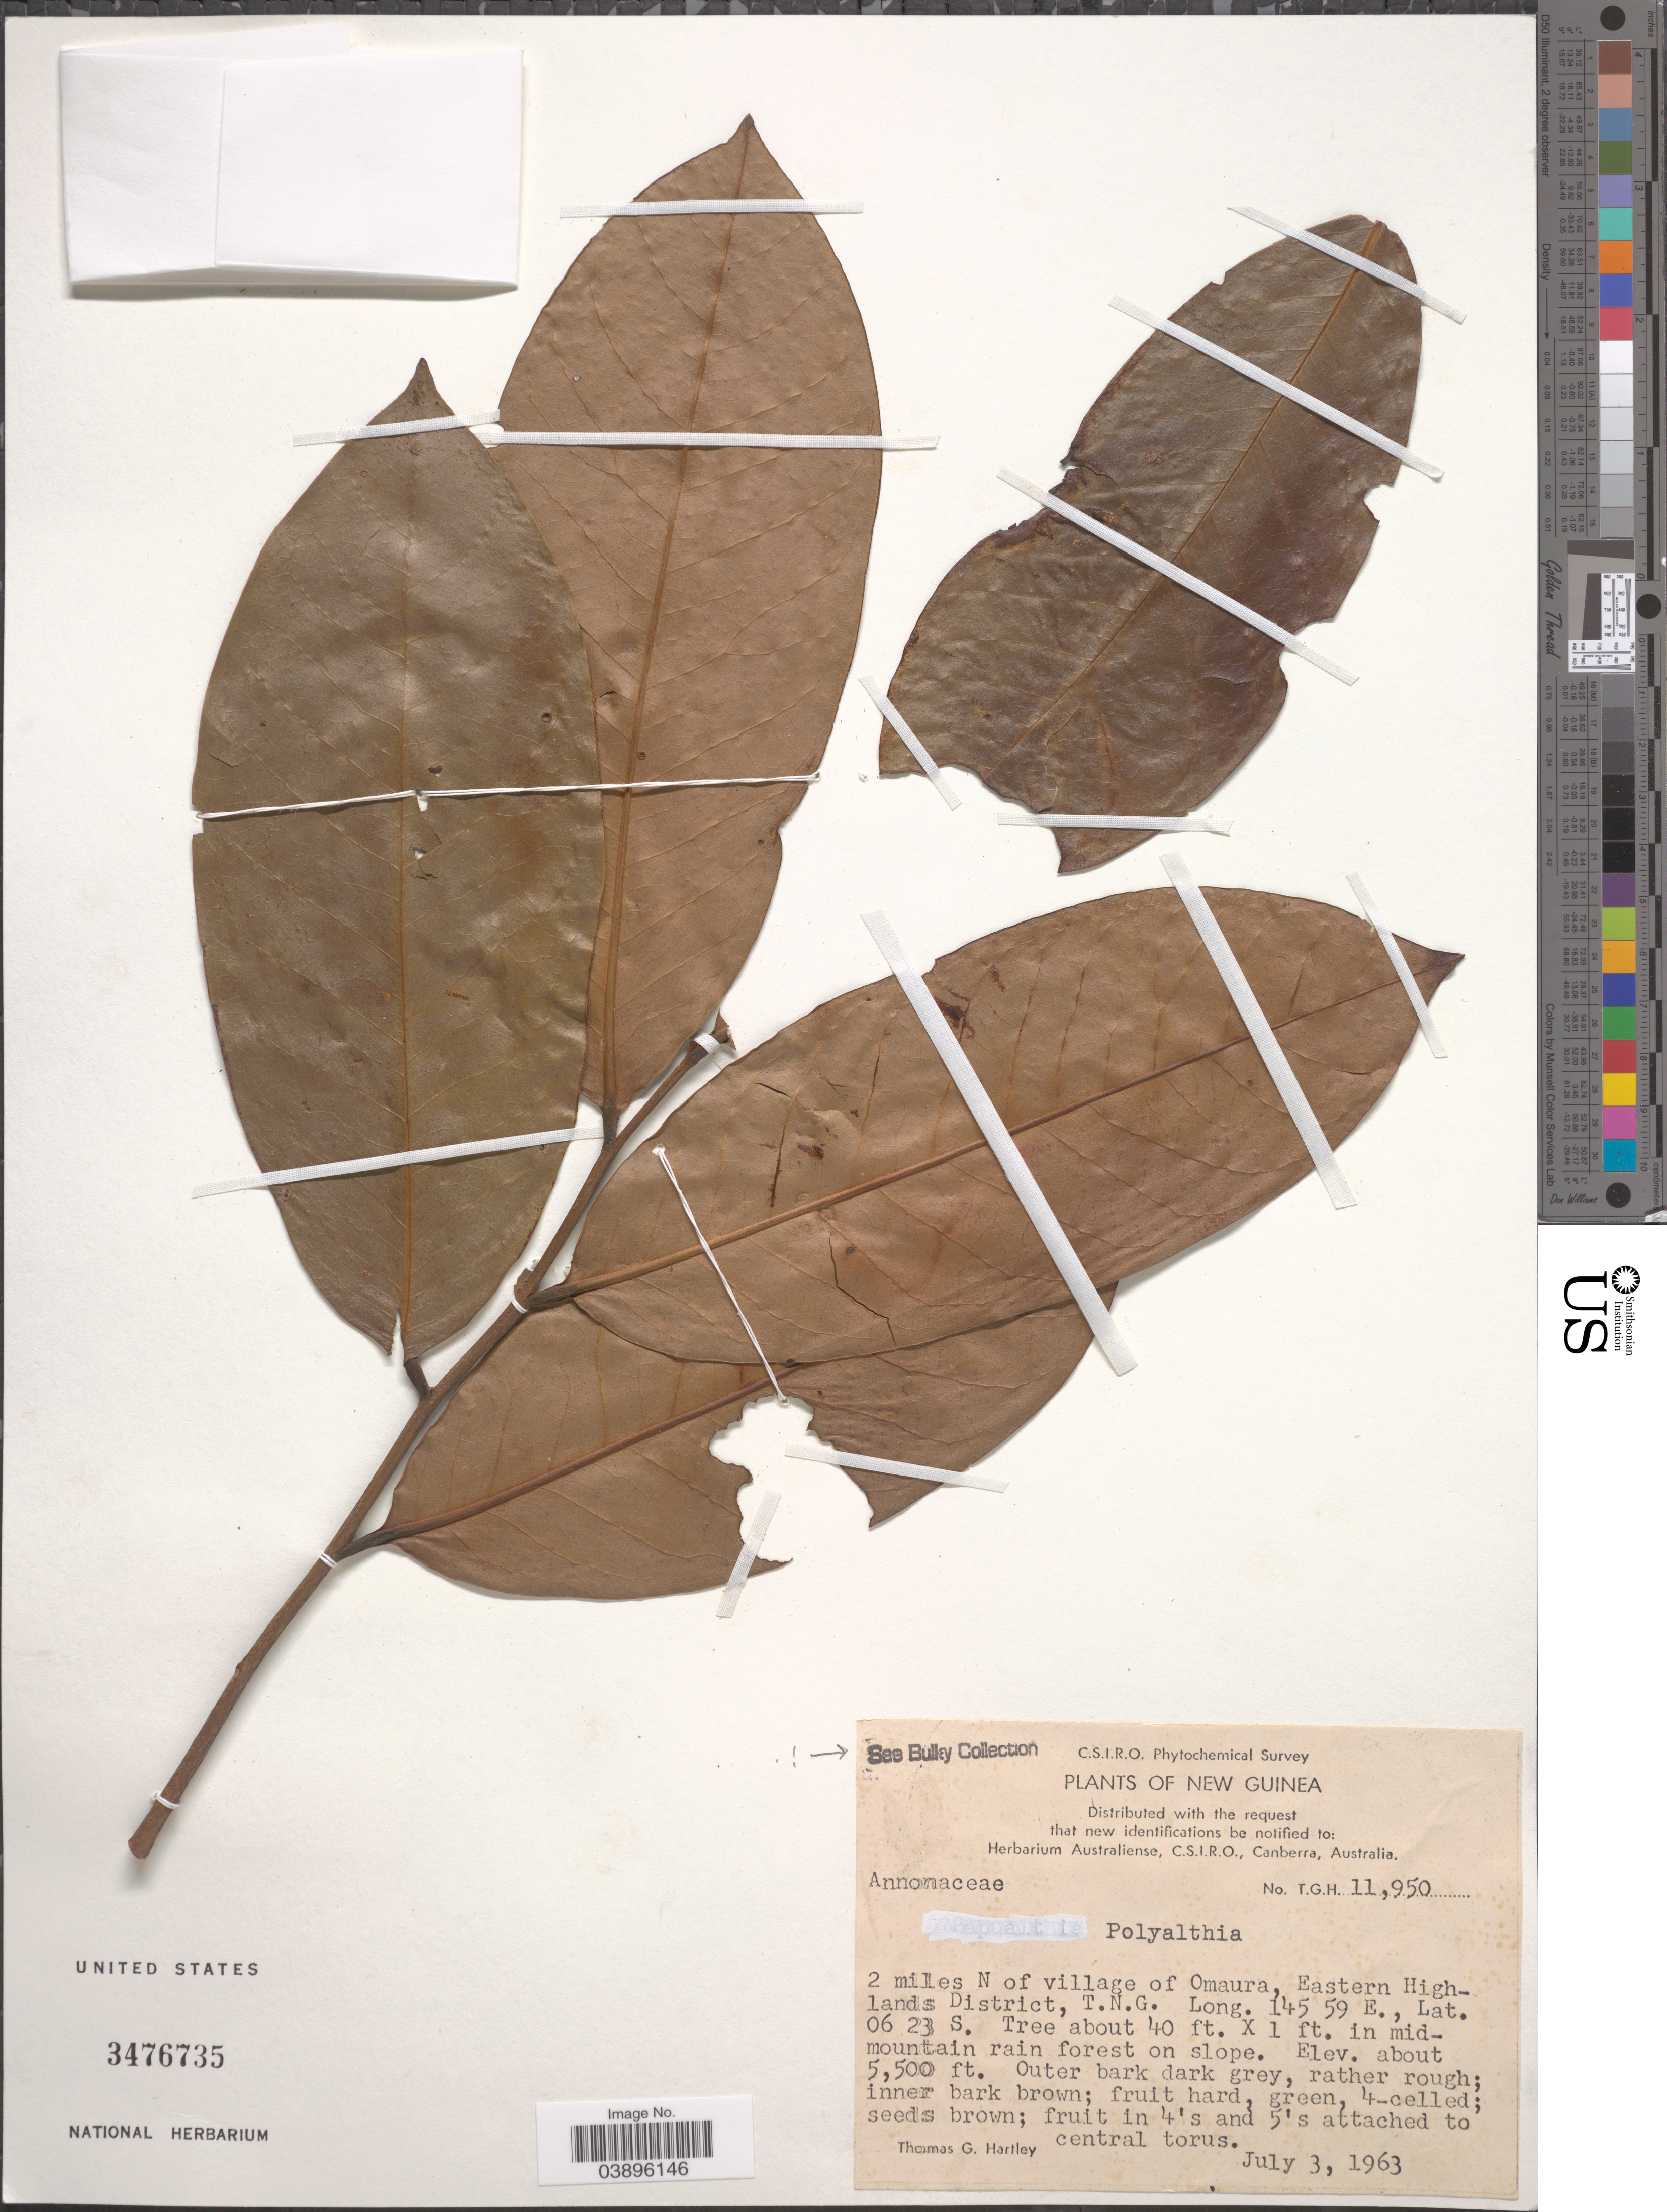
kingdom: Plantae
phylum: Tracheophyta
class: Magnoliopsida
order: Magnoliales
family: Annonaceae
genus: Polyalthia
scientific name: Polyalthia sp.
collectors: T. G. Hartley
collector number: T.G.H. 11950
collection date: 1963-07-03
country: Papua New Guinea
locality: New Guinea. 2 miles N of village of Omaura, Eastern Highlands District, T.N.G.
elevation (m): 1676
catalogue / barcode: US 3476735